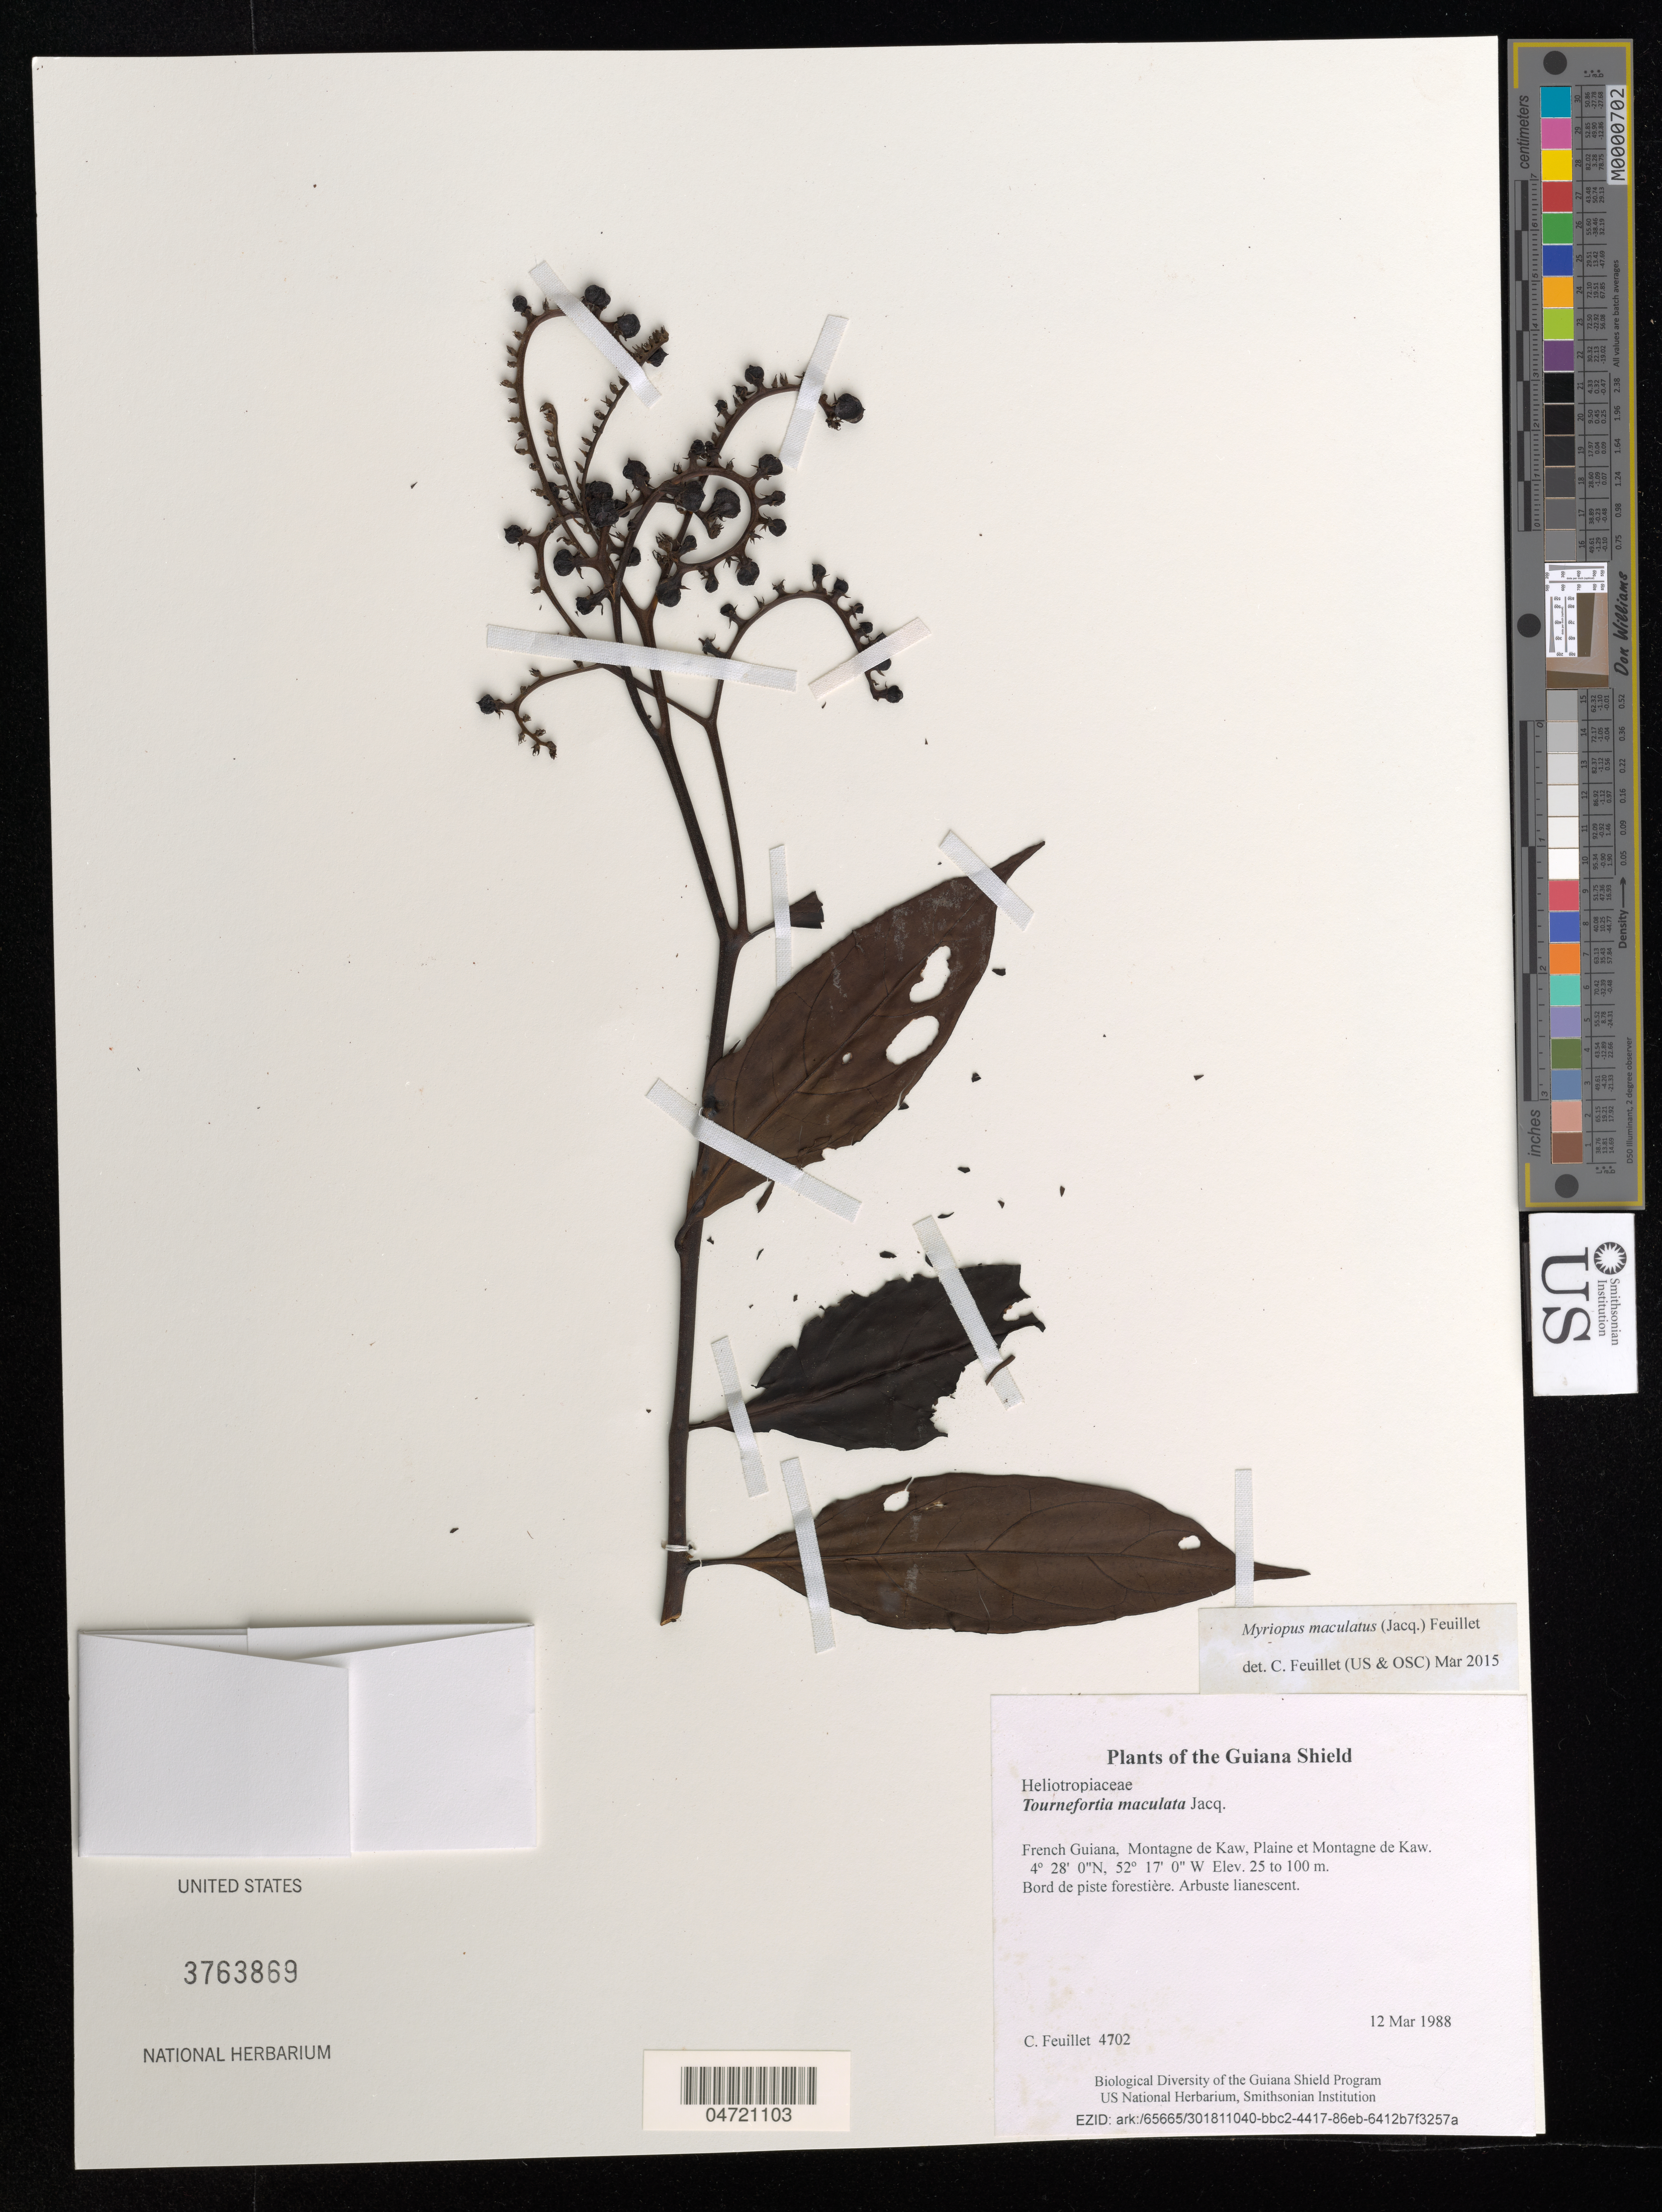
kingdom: Plantae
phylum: Tracheophyta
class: Magnoliopsida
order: Boraginales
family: Heliotropiaceae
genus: Myriopus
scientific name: Myriopus maculatus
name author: (Jacq.) Feuillet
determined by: Feuillet, C.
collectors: C. Feuillet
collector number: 4702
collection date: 1988-03-12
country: French Guiana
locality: Montagne de Kaw, Plaine et Montagne de Kaw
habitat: Bord de piste forestière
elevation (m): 25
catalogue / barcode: US 3763869